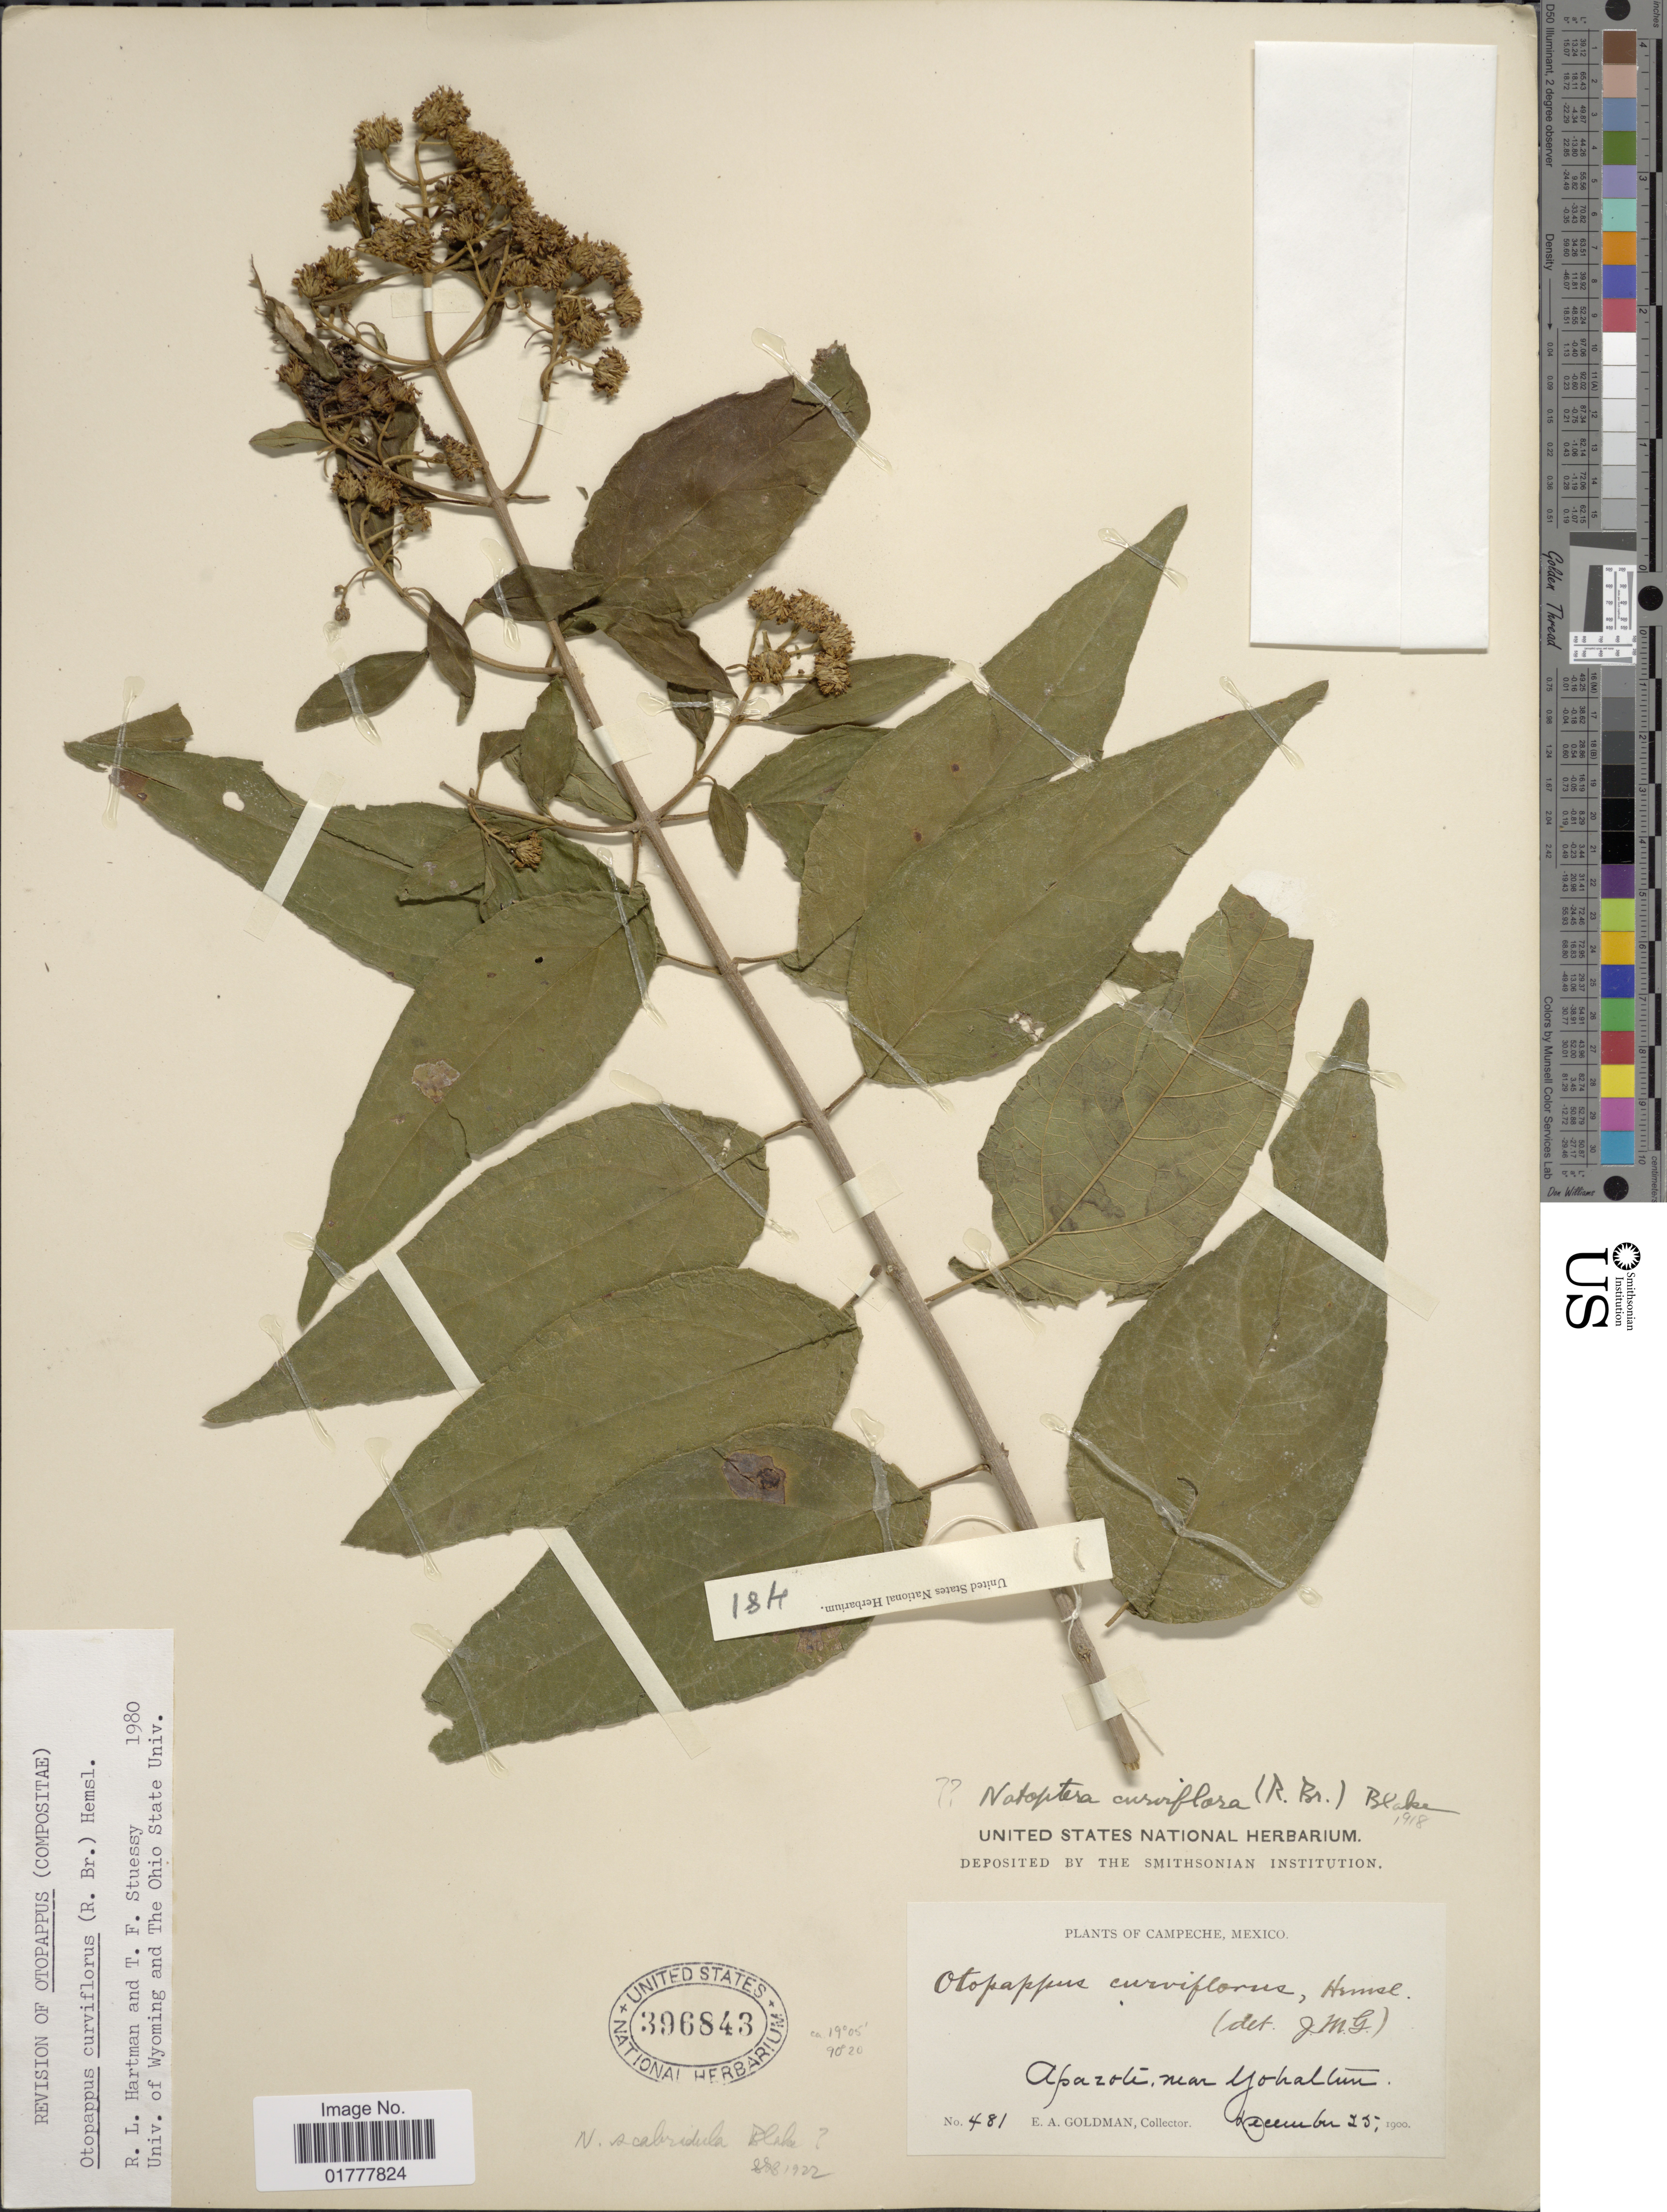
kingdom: Plantae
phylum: Tracheophyta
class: Magnoliopsida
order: Asterales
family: Asteraceae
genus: Otopappus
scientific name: Otopappus curviflorus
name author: (R. Br.) Hemsl.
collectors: E. A. Goldman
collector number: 481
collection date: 1900-12-25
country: Mexico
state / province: Campeche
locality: Campeche, Mexico. Aparote, near Yohaltun.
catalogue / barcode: US 396843